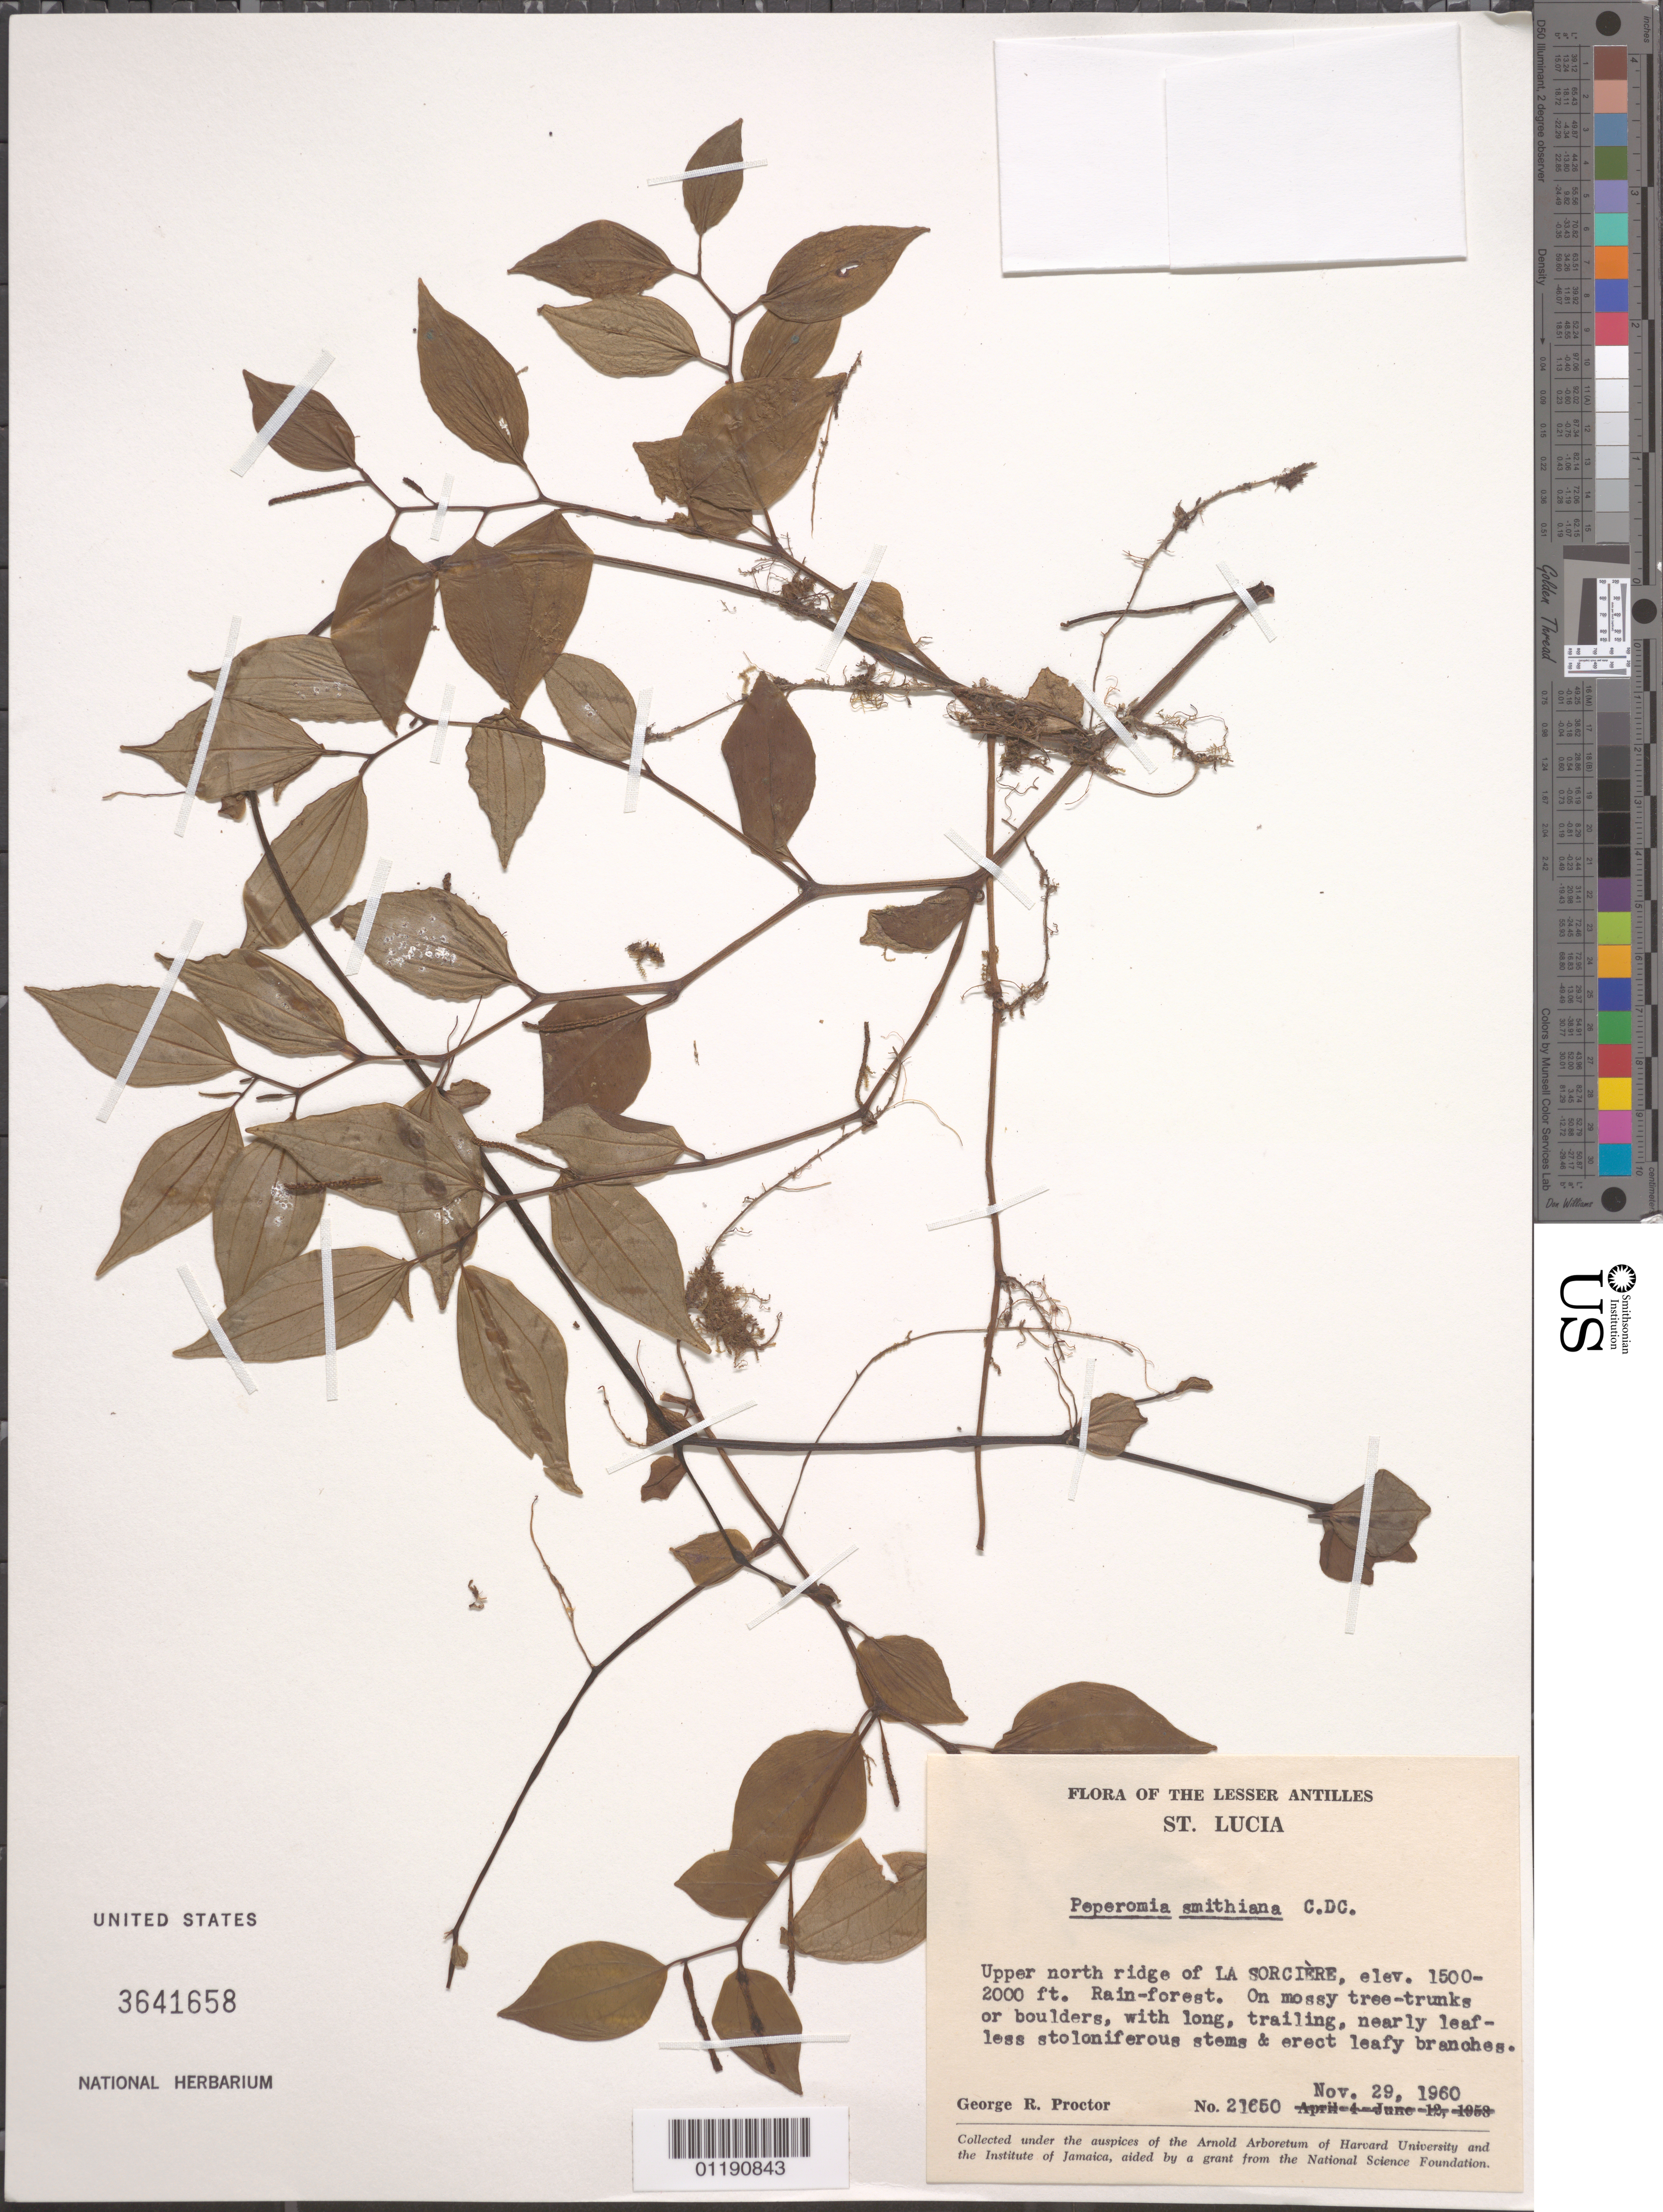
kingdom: Plantae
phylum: Tracheophyta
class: Magnoliopsida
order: Piperales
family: Piperaceae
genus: Peperomia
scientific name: Peperomia smithiana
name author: C. DC.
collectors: G. R. Proctor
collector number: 21650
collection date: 1960-11-29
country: St. Lucia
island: Saint Lucia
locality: Upper N ridge of La Sorcière.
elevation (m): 457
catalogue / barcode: US 3641658